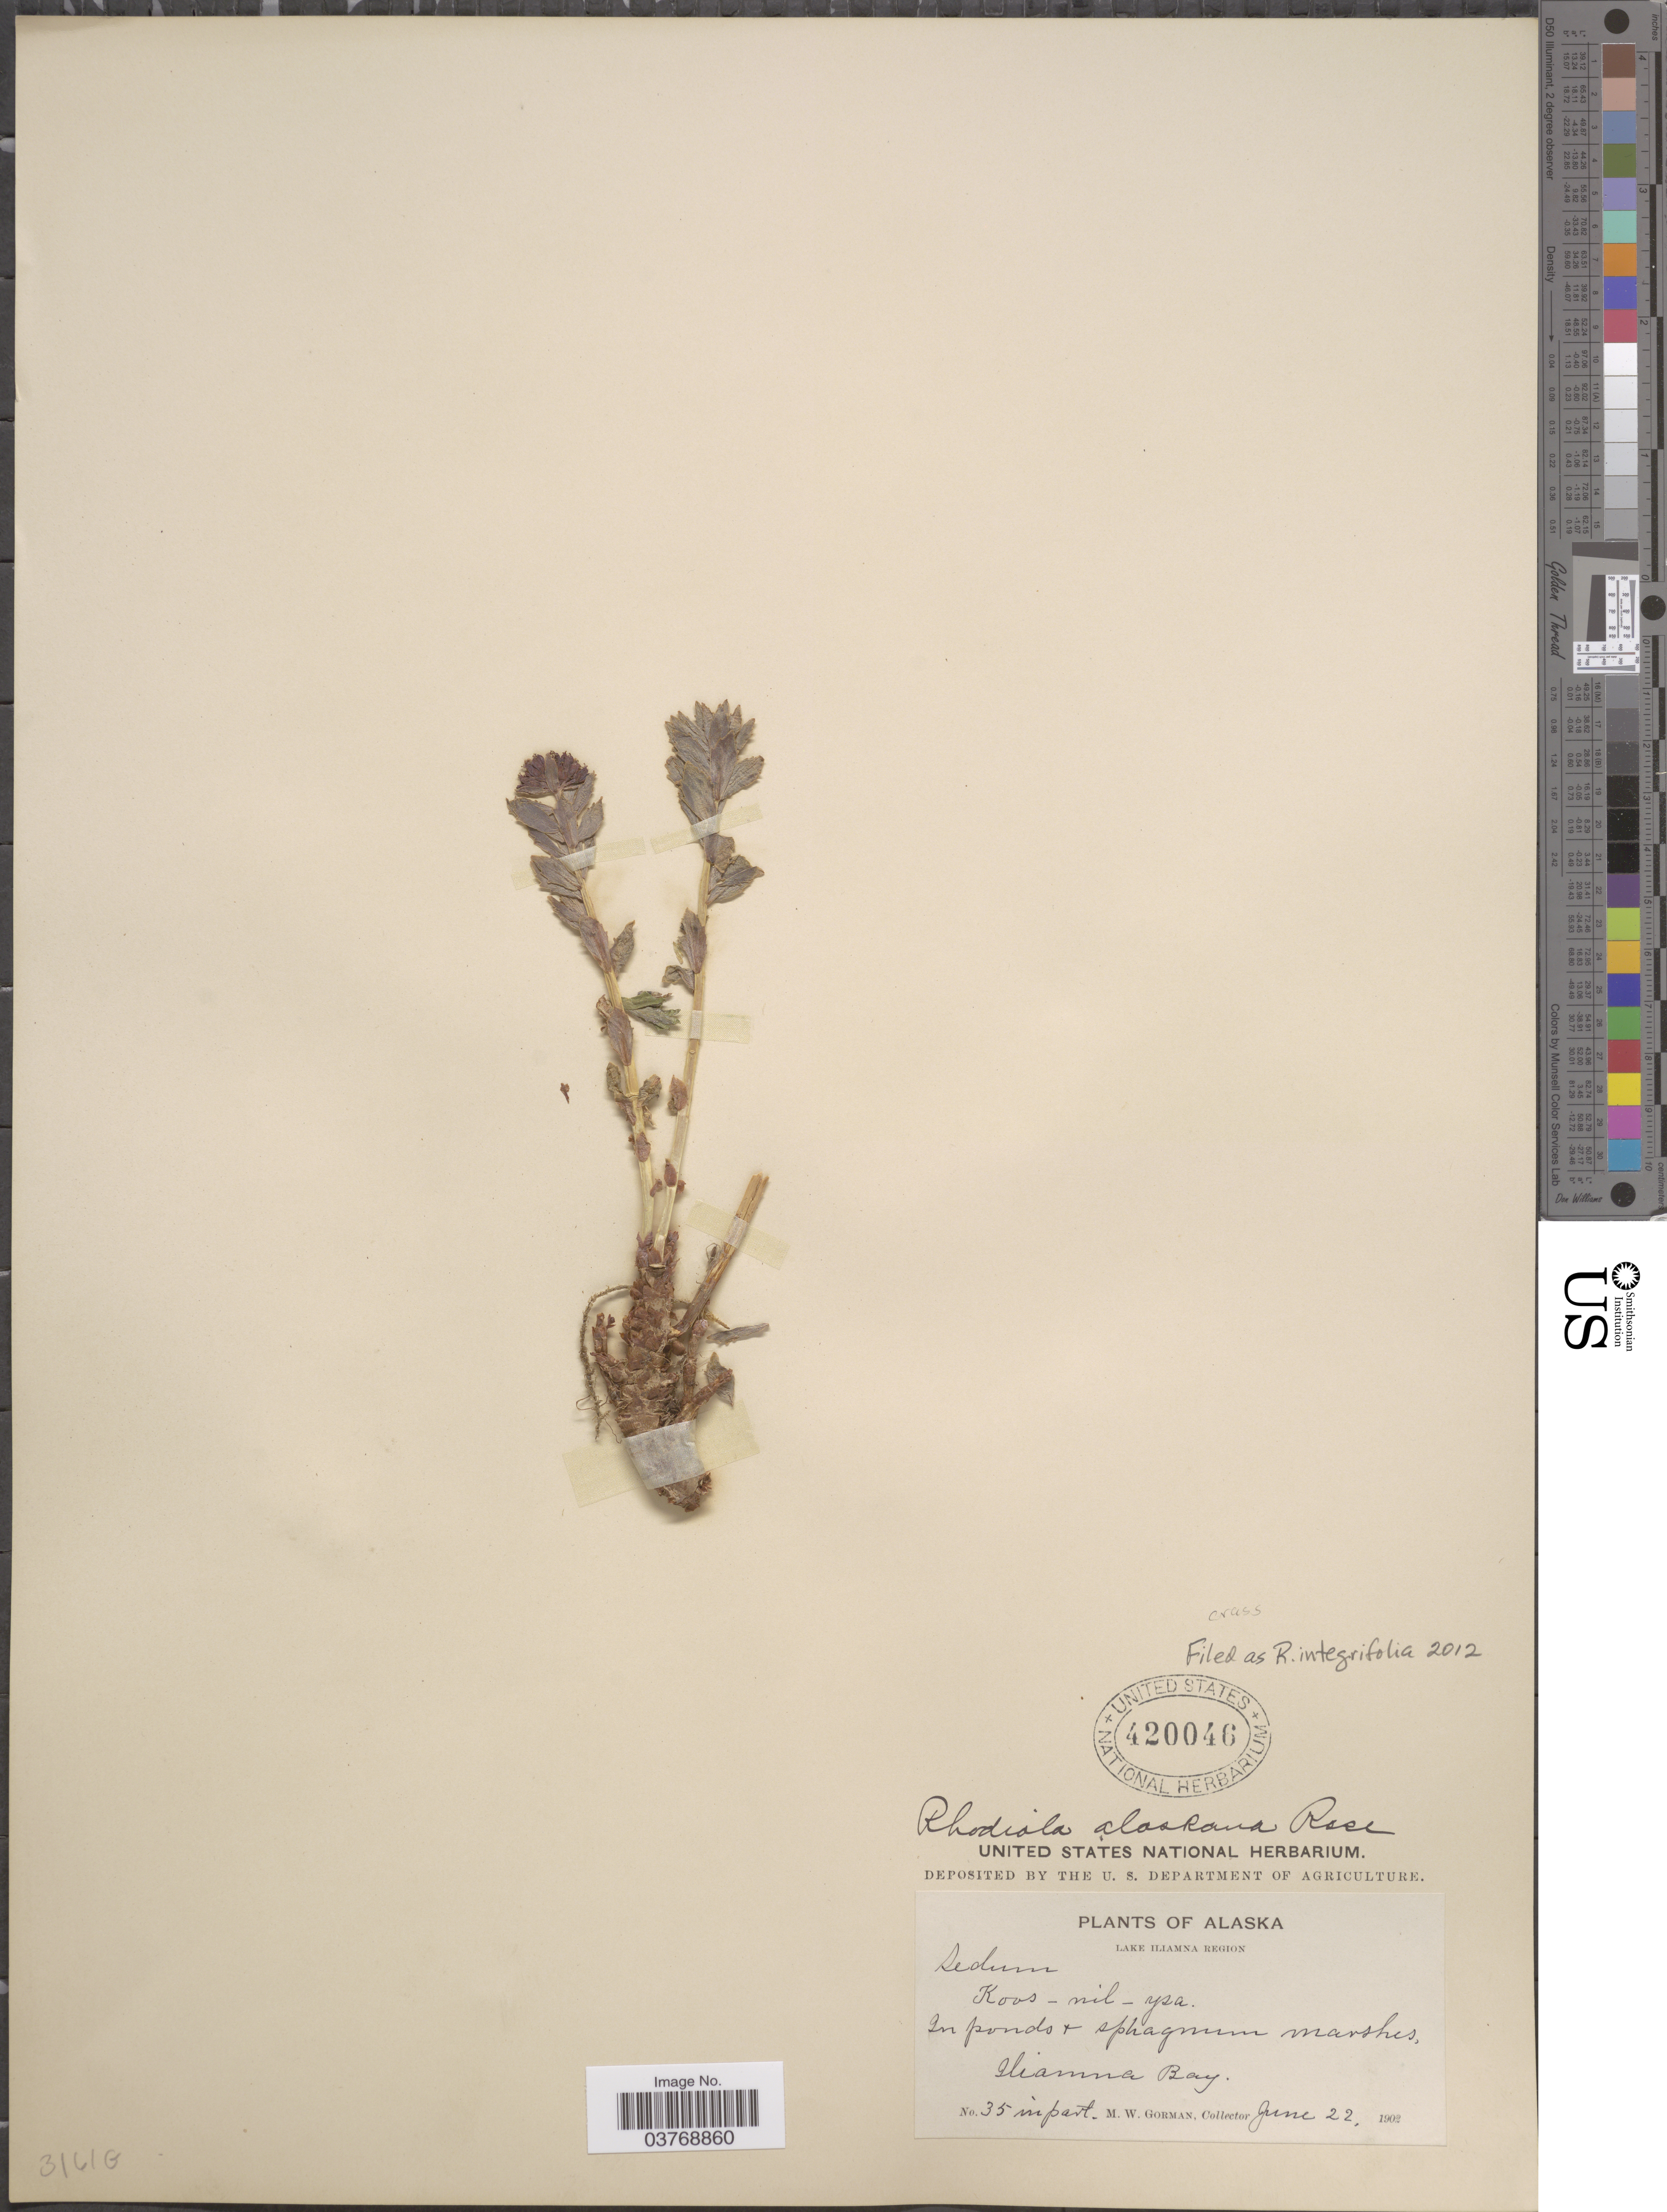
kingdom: Plantae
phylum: Tracheophyta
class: Magnoliopsida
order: Saxifragales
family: Crassulaceae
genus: Rhodiola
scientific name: Rhodiola integrifolia subsp. integrifolia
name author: Raf.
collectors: M. W. Gorman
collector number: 35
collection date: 1902-06-22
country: United States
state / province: Alaska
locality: Lake Iliamna Region. Iliamna Bay.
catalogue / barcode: US 420046